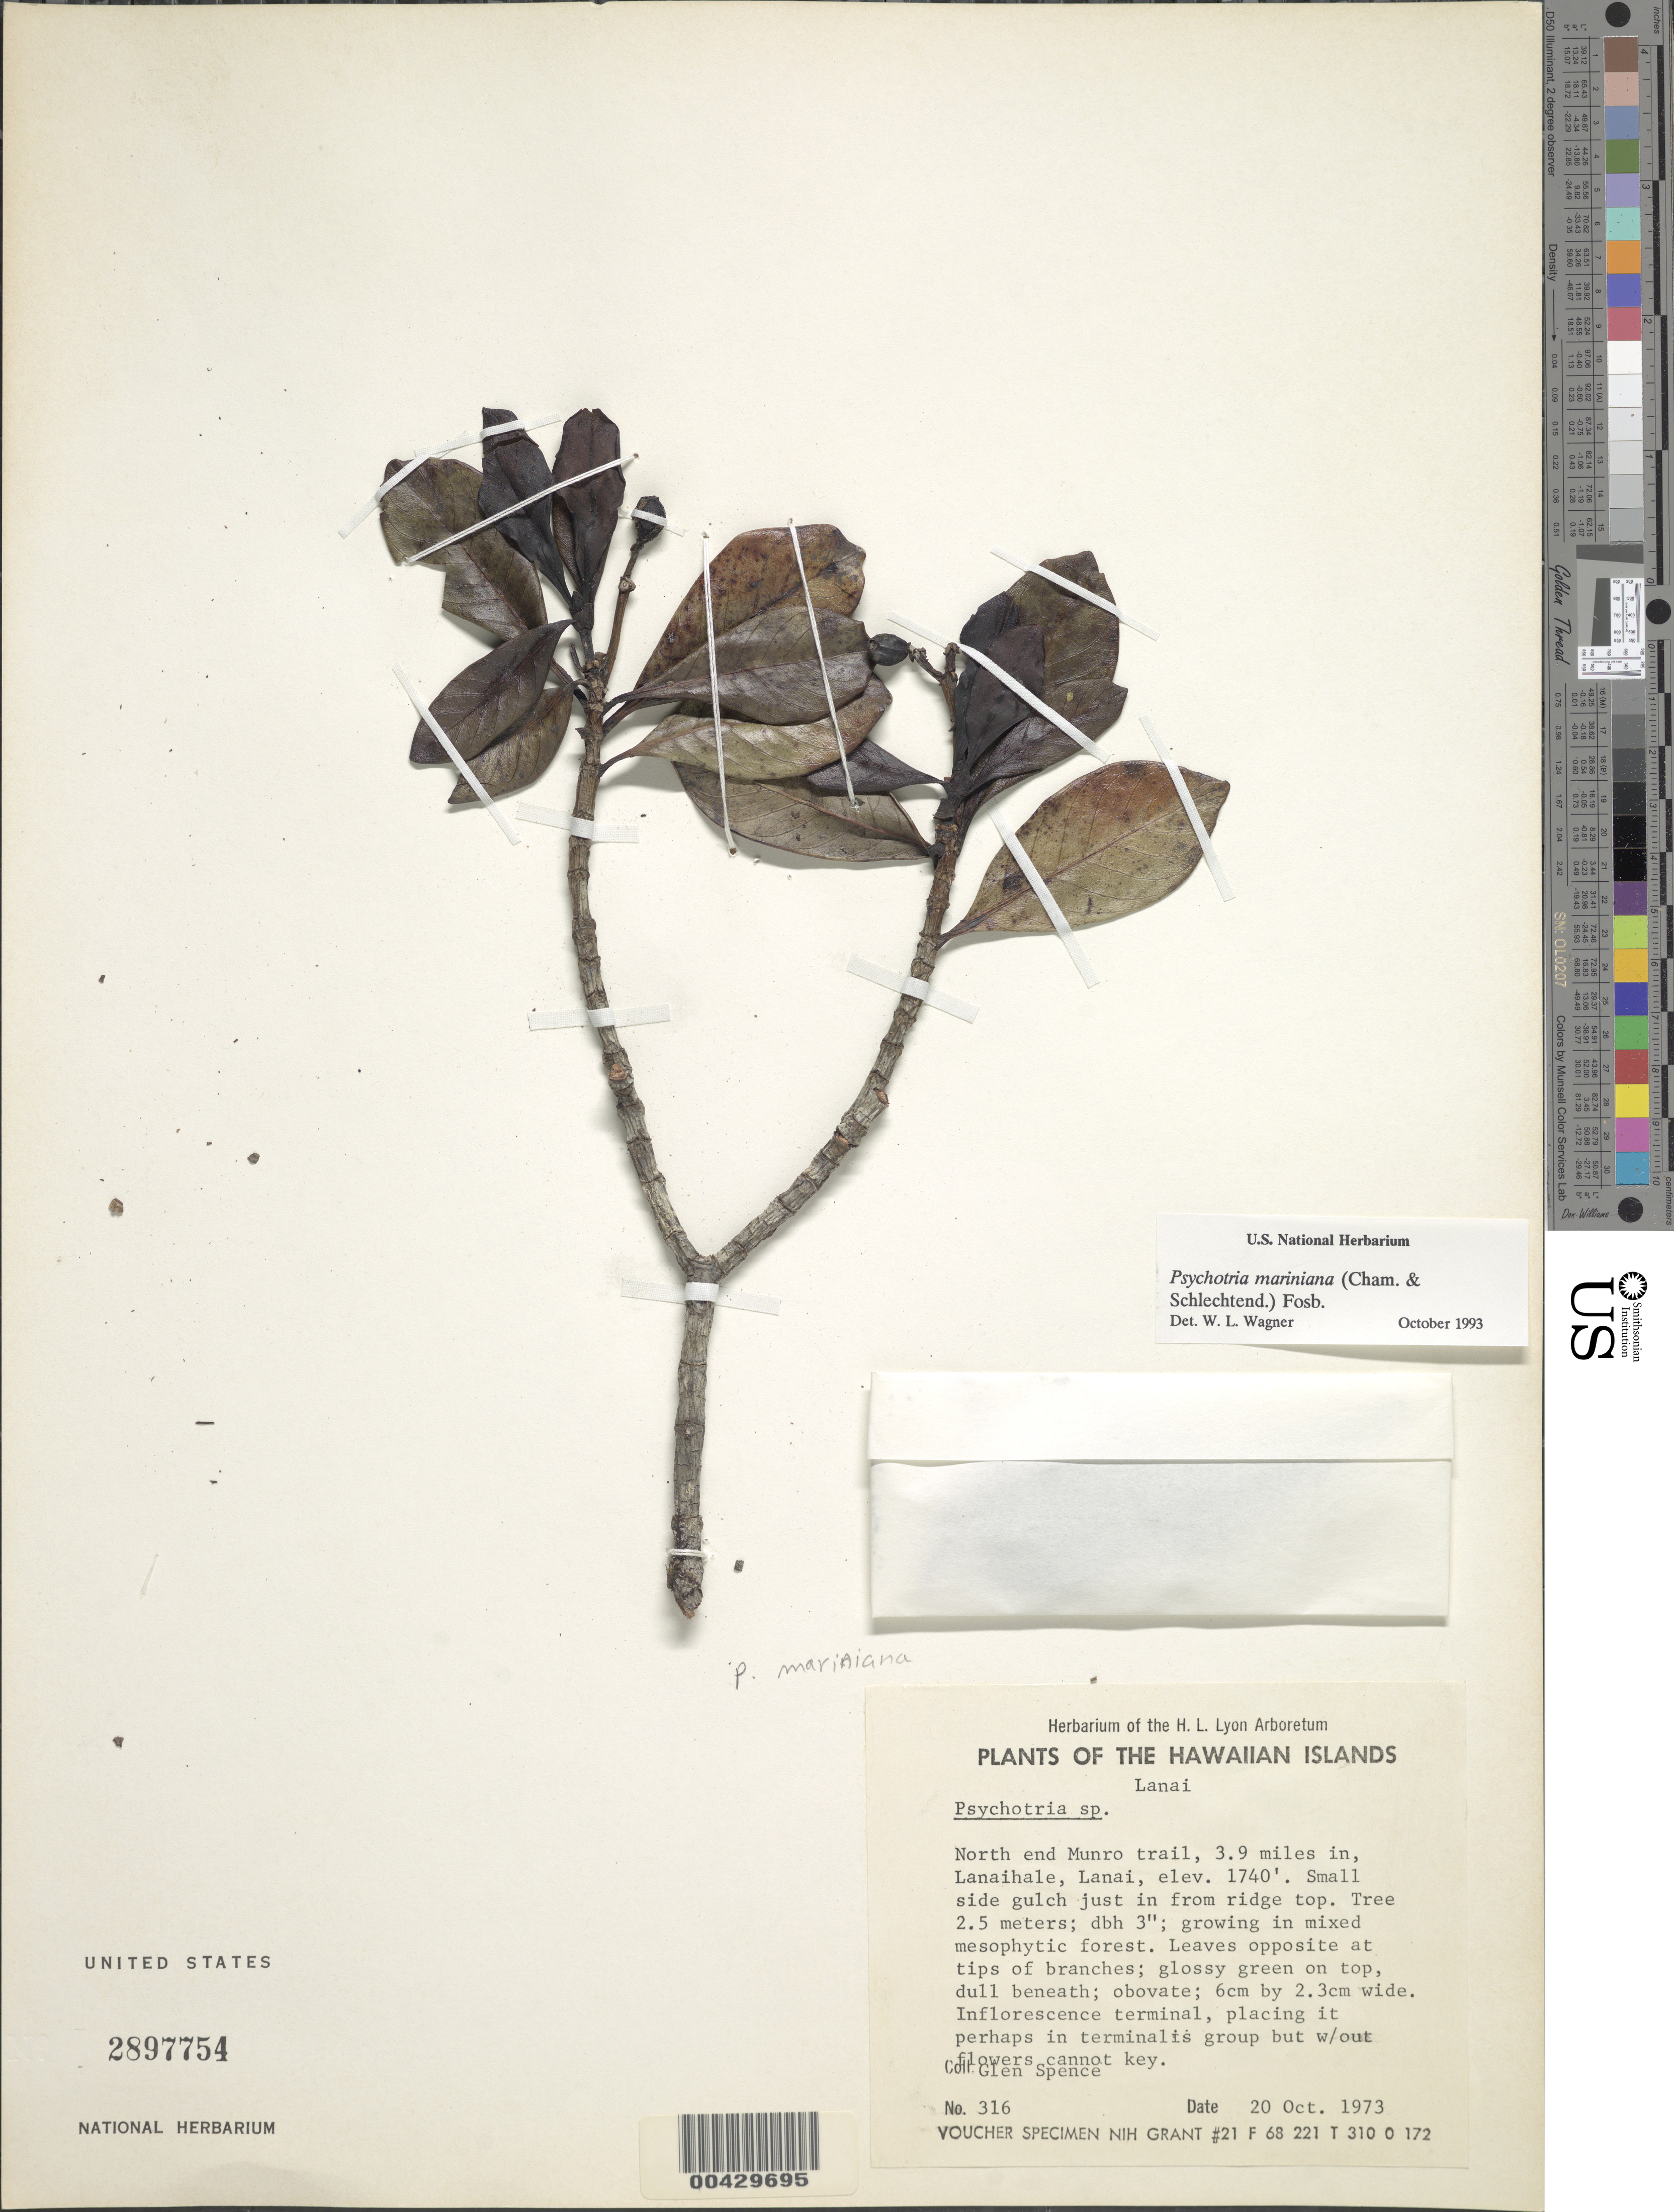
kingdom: Plantae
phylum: Tracheophyta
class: Magnoliopsida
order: Gentianales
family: Rubiaceae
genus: Psychotria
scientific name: Psychotria mariniana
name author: (Cham. & Schltdl.) Fosberg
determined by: Wagner, W. L., (BOT), Smithsonian Institution - National Museum of Natural History (UNITED STATES)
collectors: G. Spence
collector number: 316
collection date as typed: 20 Oct 1973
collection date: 1973-10-20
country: United States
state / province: Hawaii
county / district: Maui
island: Lana'i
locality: North end Munro trail, 3.9 miles in, Lanaihale.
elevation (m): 530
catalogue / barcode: US 2897754